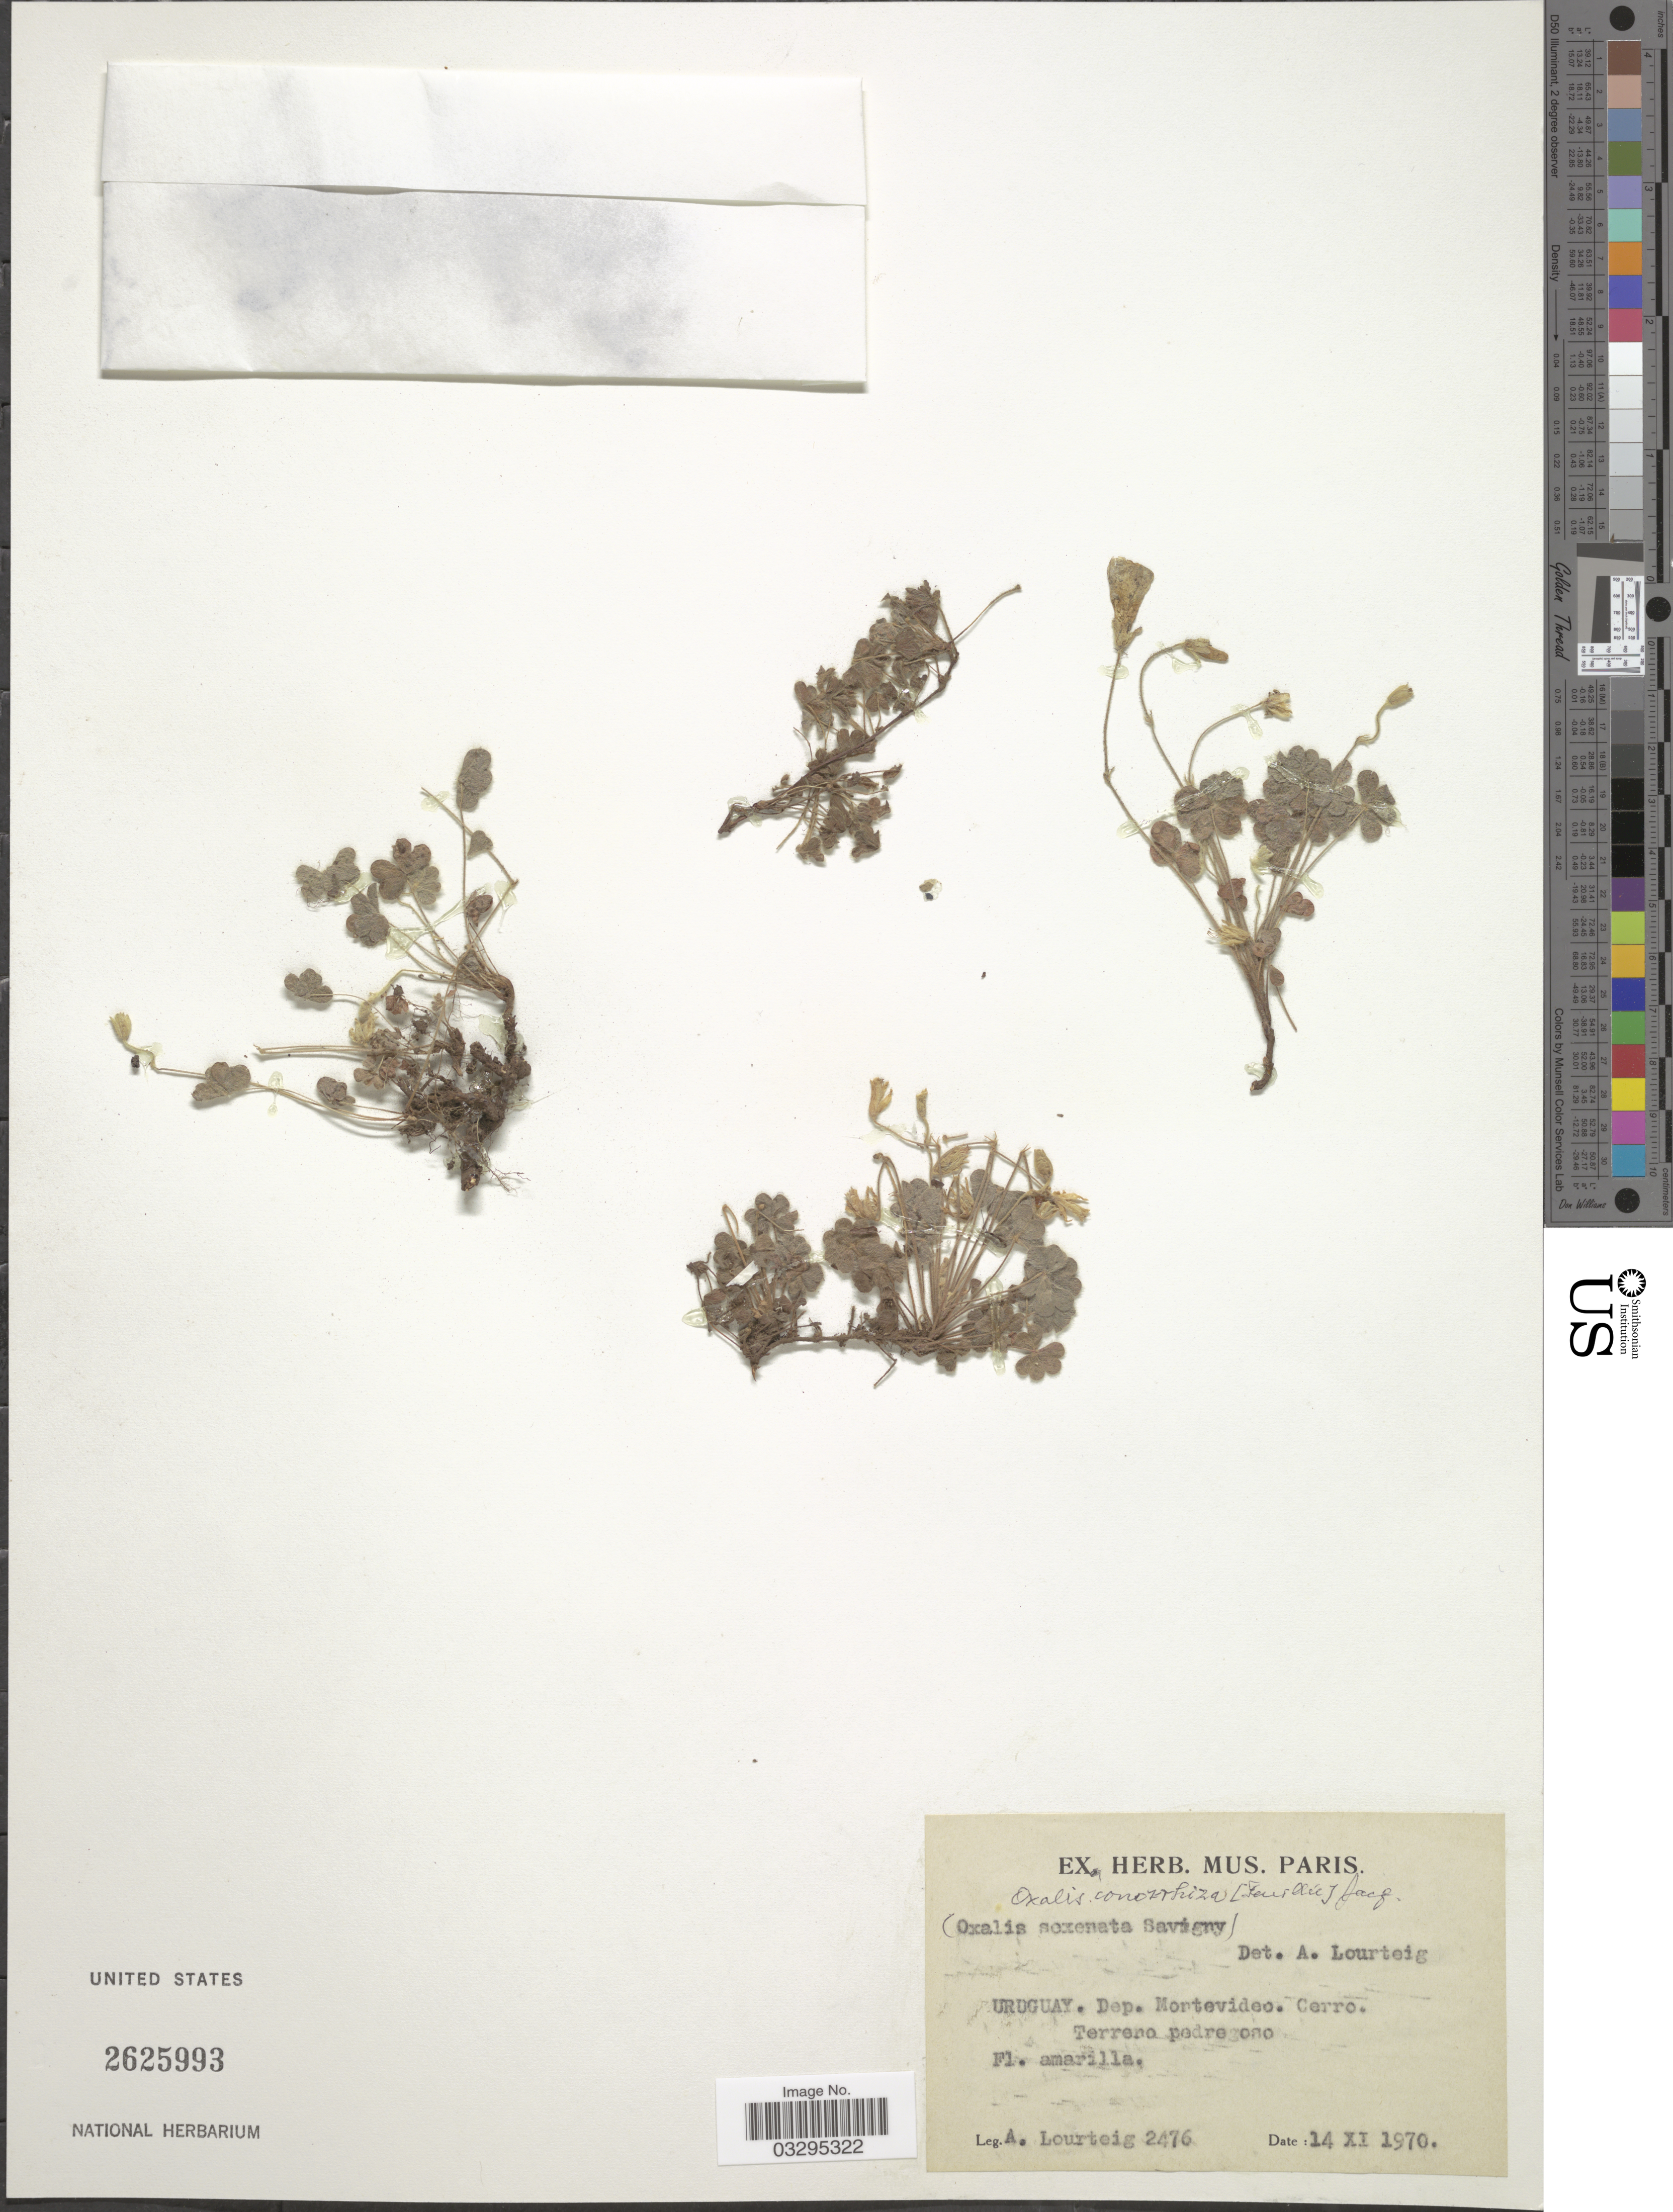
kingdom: Plantae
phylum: Tracheophyta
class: Magnoliopsida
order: Oxalidales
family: Oxalidaceae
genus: Oxalis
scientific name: Oxalis conorrhiza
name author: Jacq.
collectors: A. Lourteig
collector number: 2476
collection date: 1970-11-14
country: Uruguay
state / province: Montevideo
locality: Dep. Montevideo. Cerro Terreno pedregono.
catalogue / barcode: US 2625993